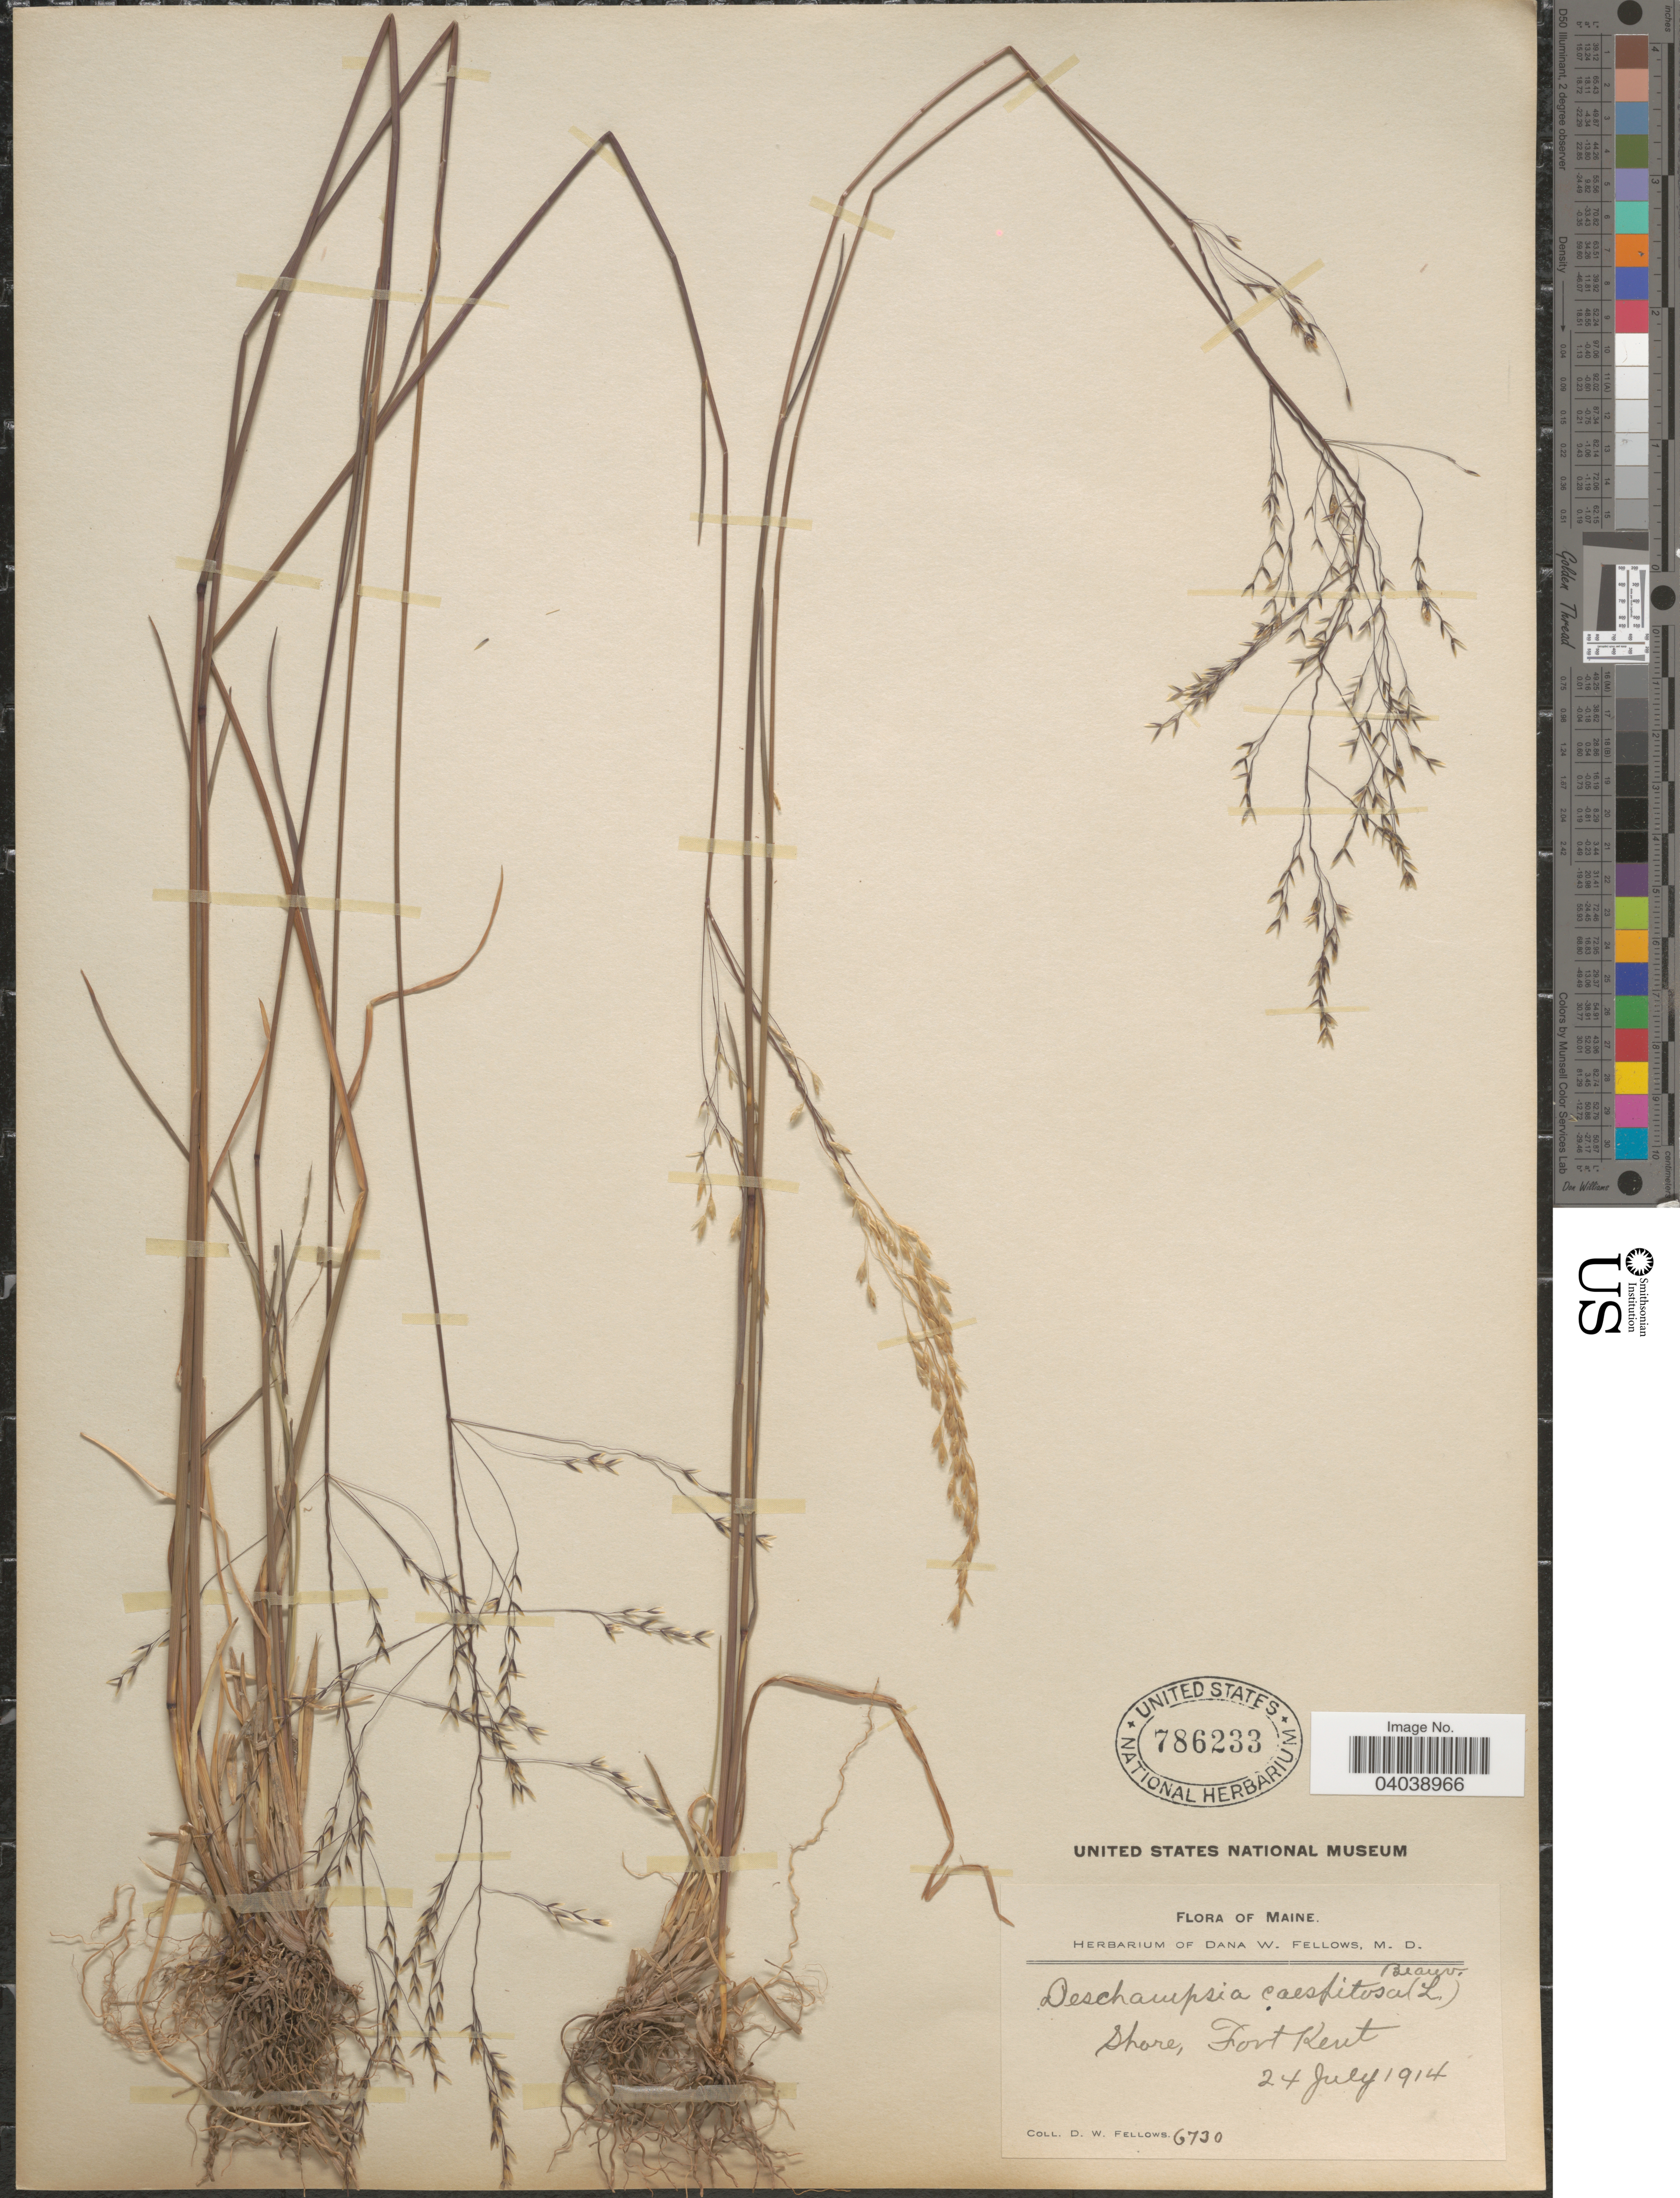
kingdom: Plantae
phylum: Tracheophyta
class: Liliopsida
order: Poales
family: Poaceae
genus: Deschampsia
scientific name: Deschampsia cespitosa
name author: (L.) P. Beauv.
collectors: D. W. Fellows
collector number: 6730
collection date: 1914-07-24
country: United States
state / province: Maine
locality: Shore, Fort Kent.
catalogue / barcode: US 786233